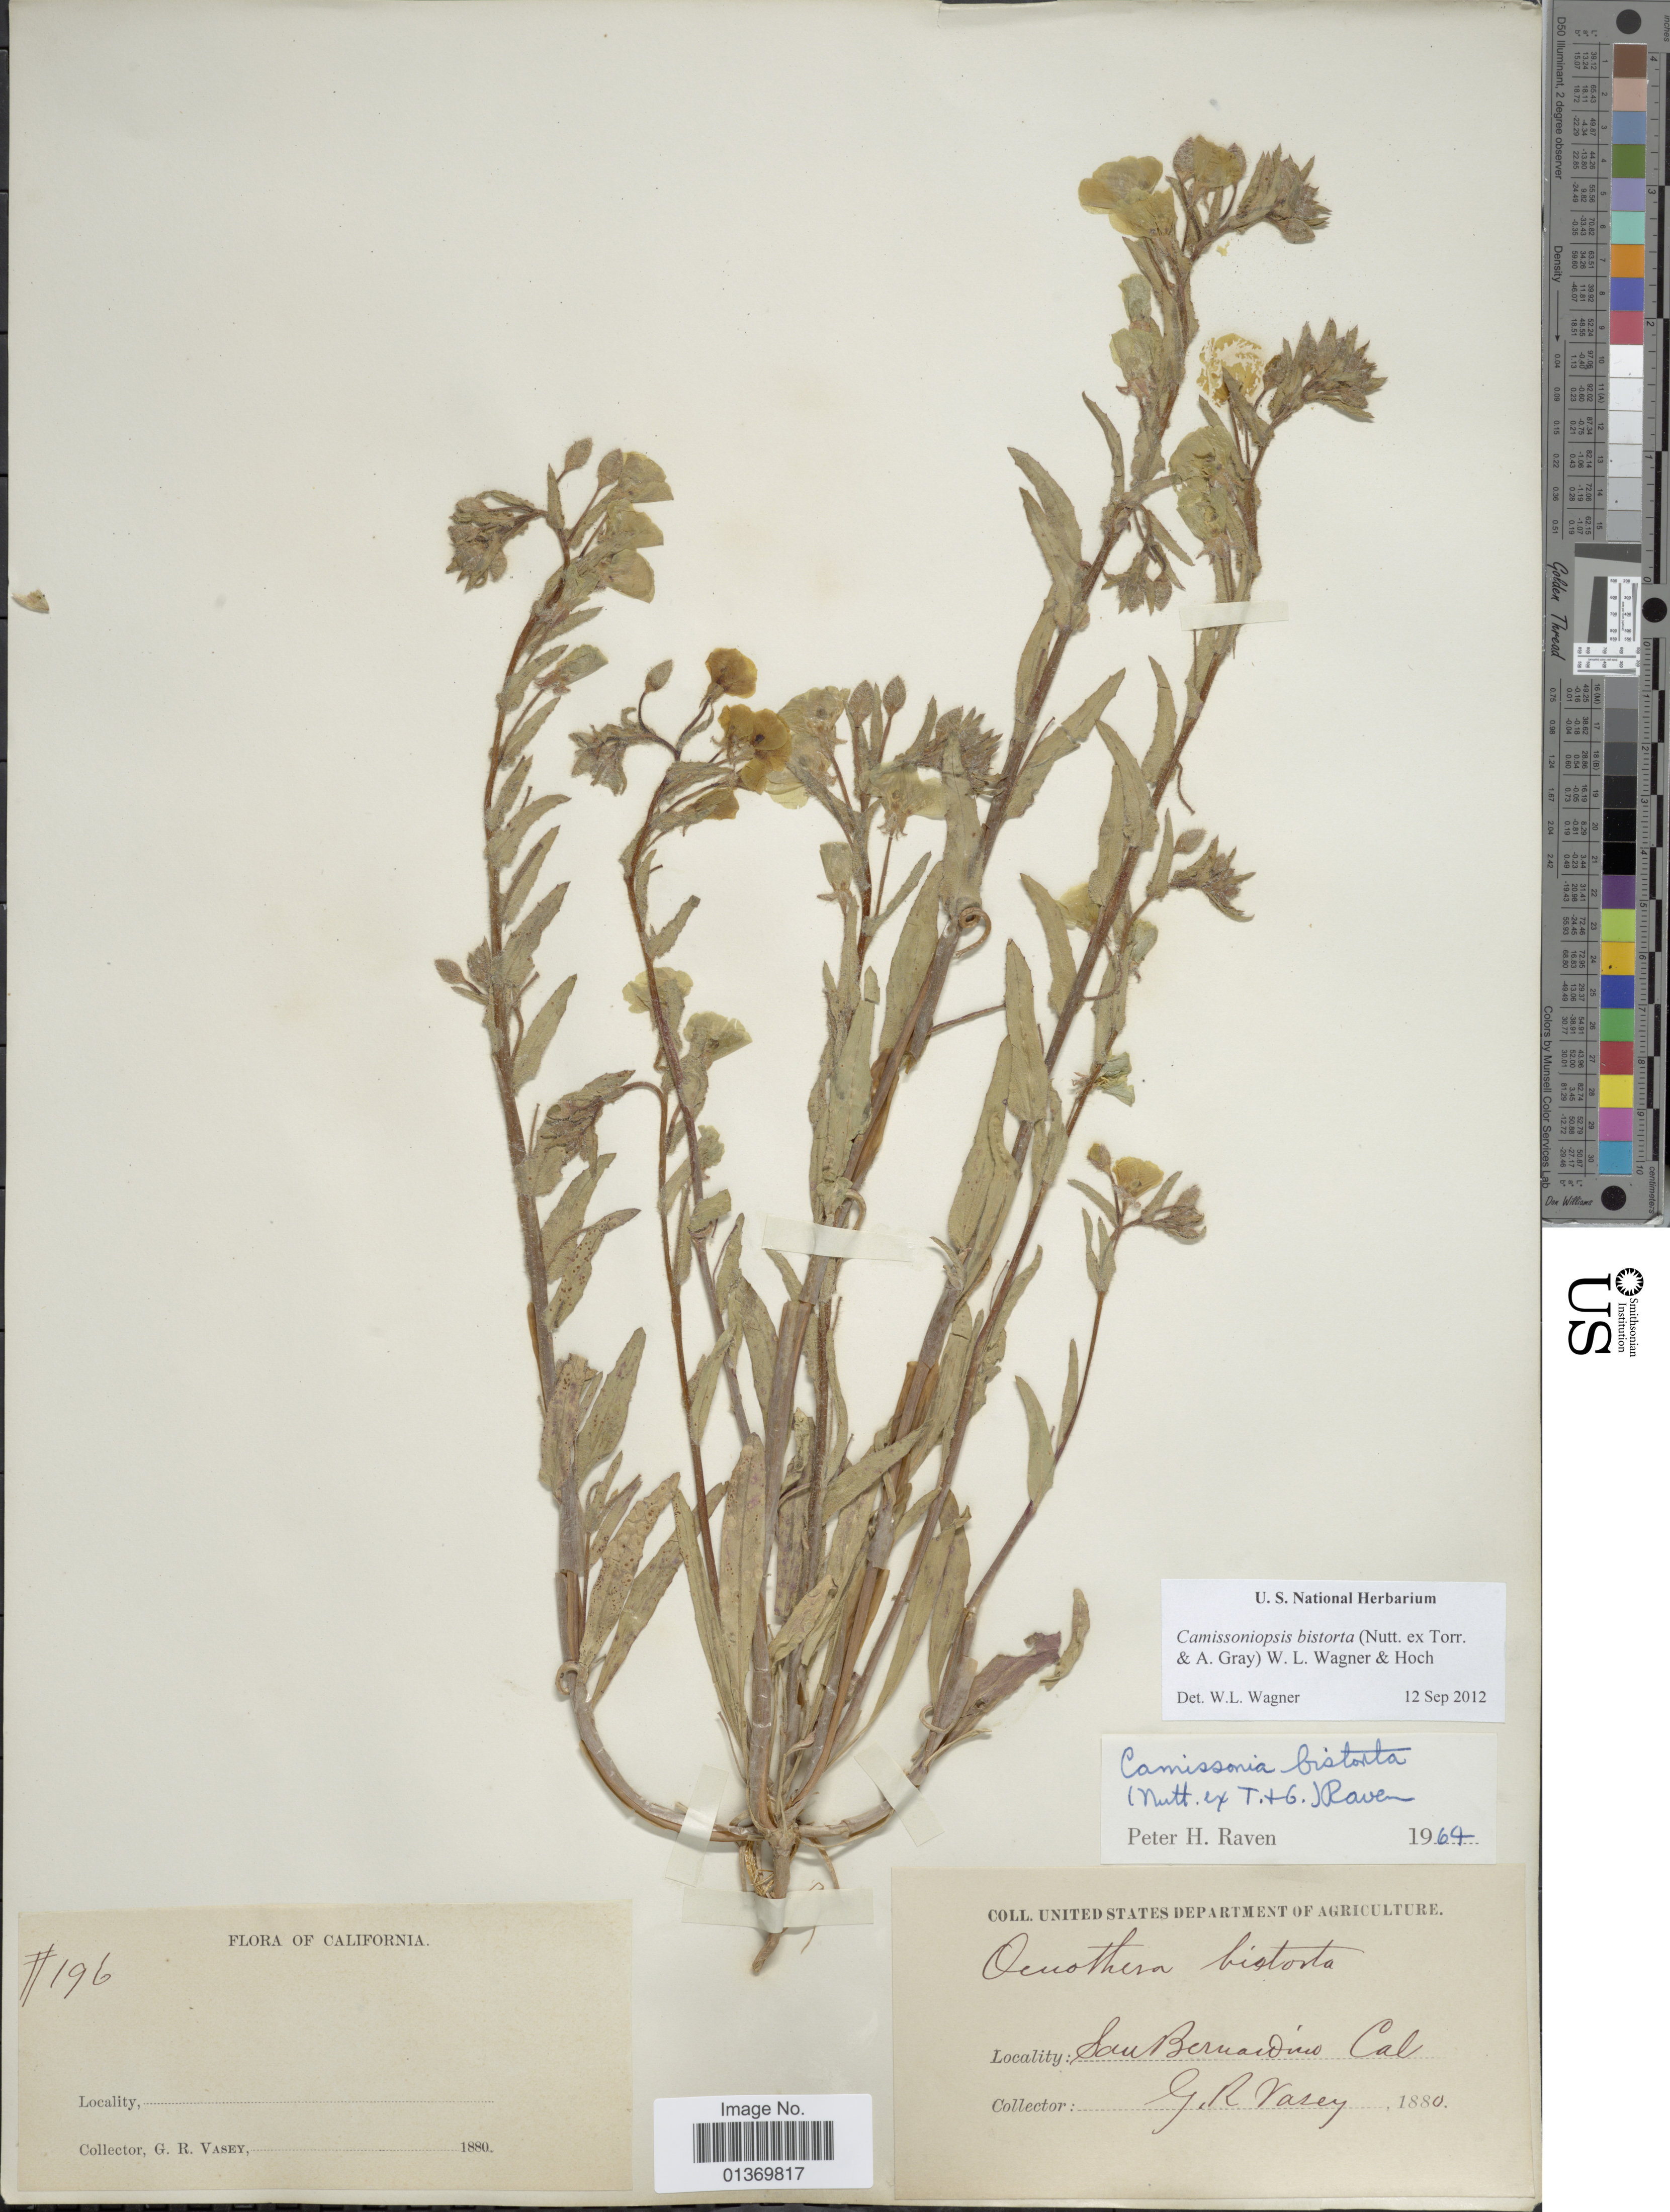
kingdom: Plantae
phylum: Tracheophyta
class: Magnoliopsida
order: Myrtales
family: Onagraceae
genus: Camissoniopsis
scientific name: Camissoniopsis bistorta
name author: (Nutt. ex Torr. & A. Gray) W.L. Wagner & Hoch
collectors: G. R. Vasey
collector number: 196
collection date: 1880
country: United States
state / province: California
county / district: San Bernardino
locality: San Bernardino